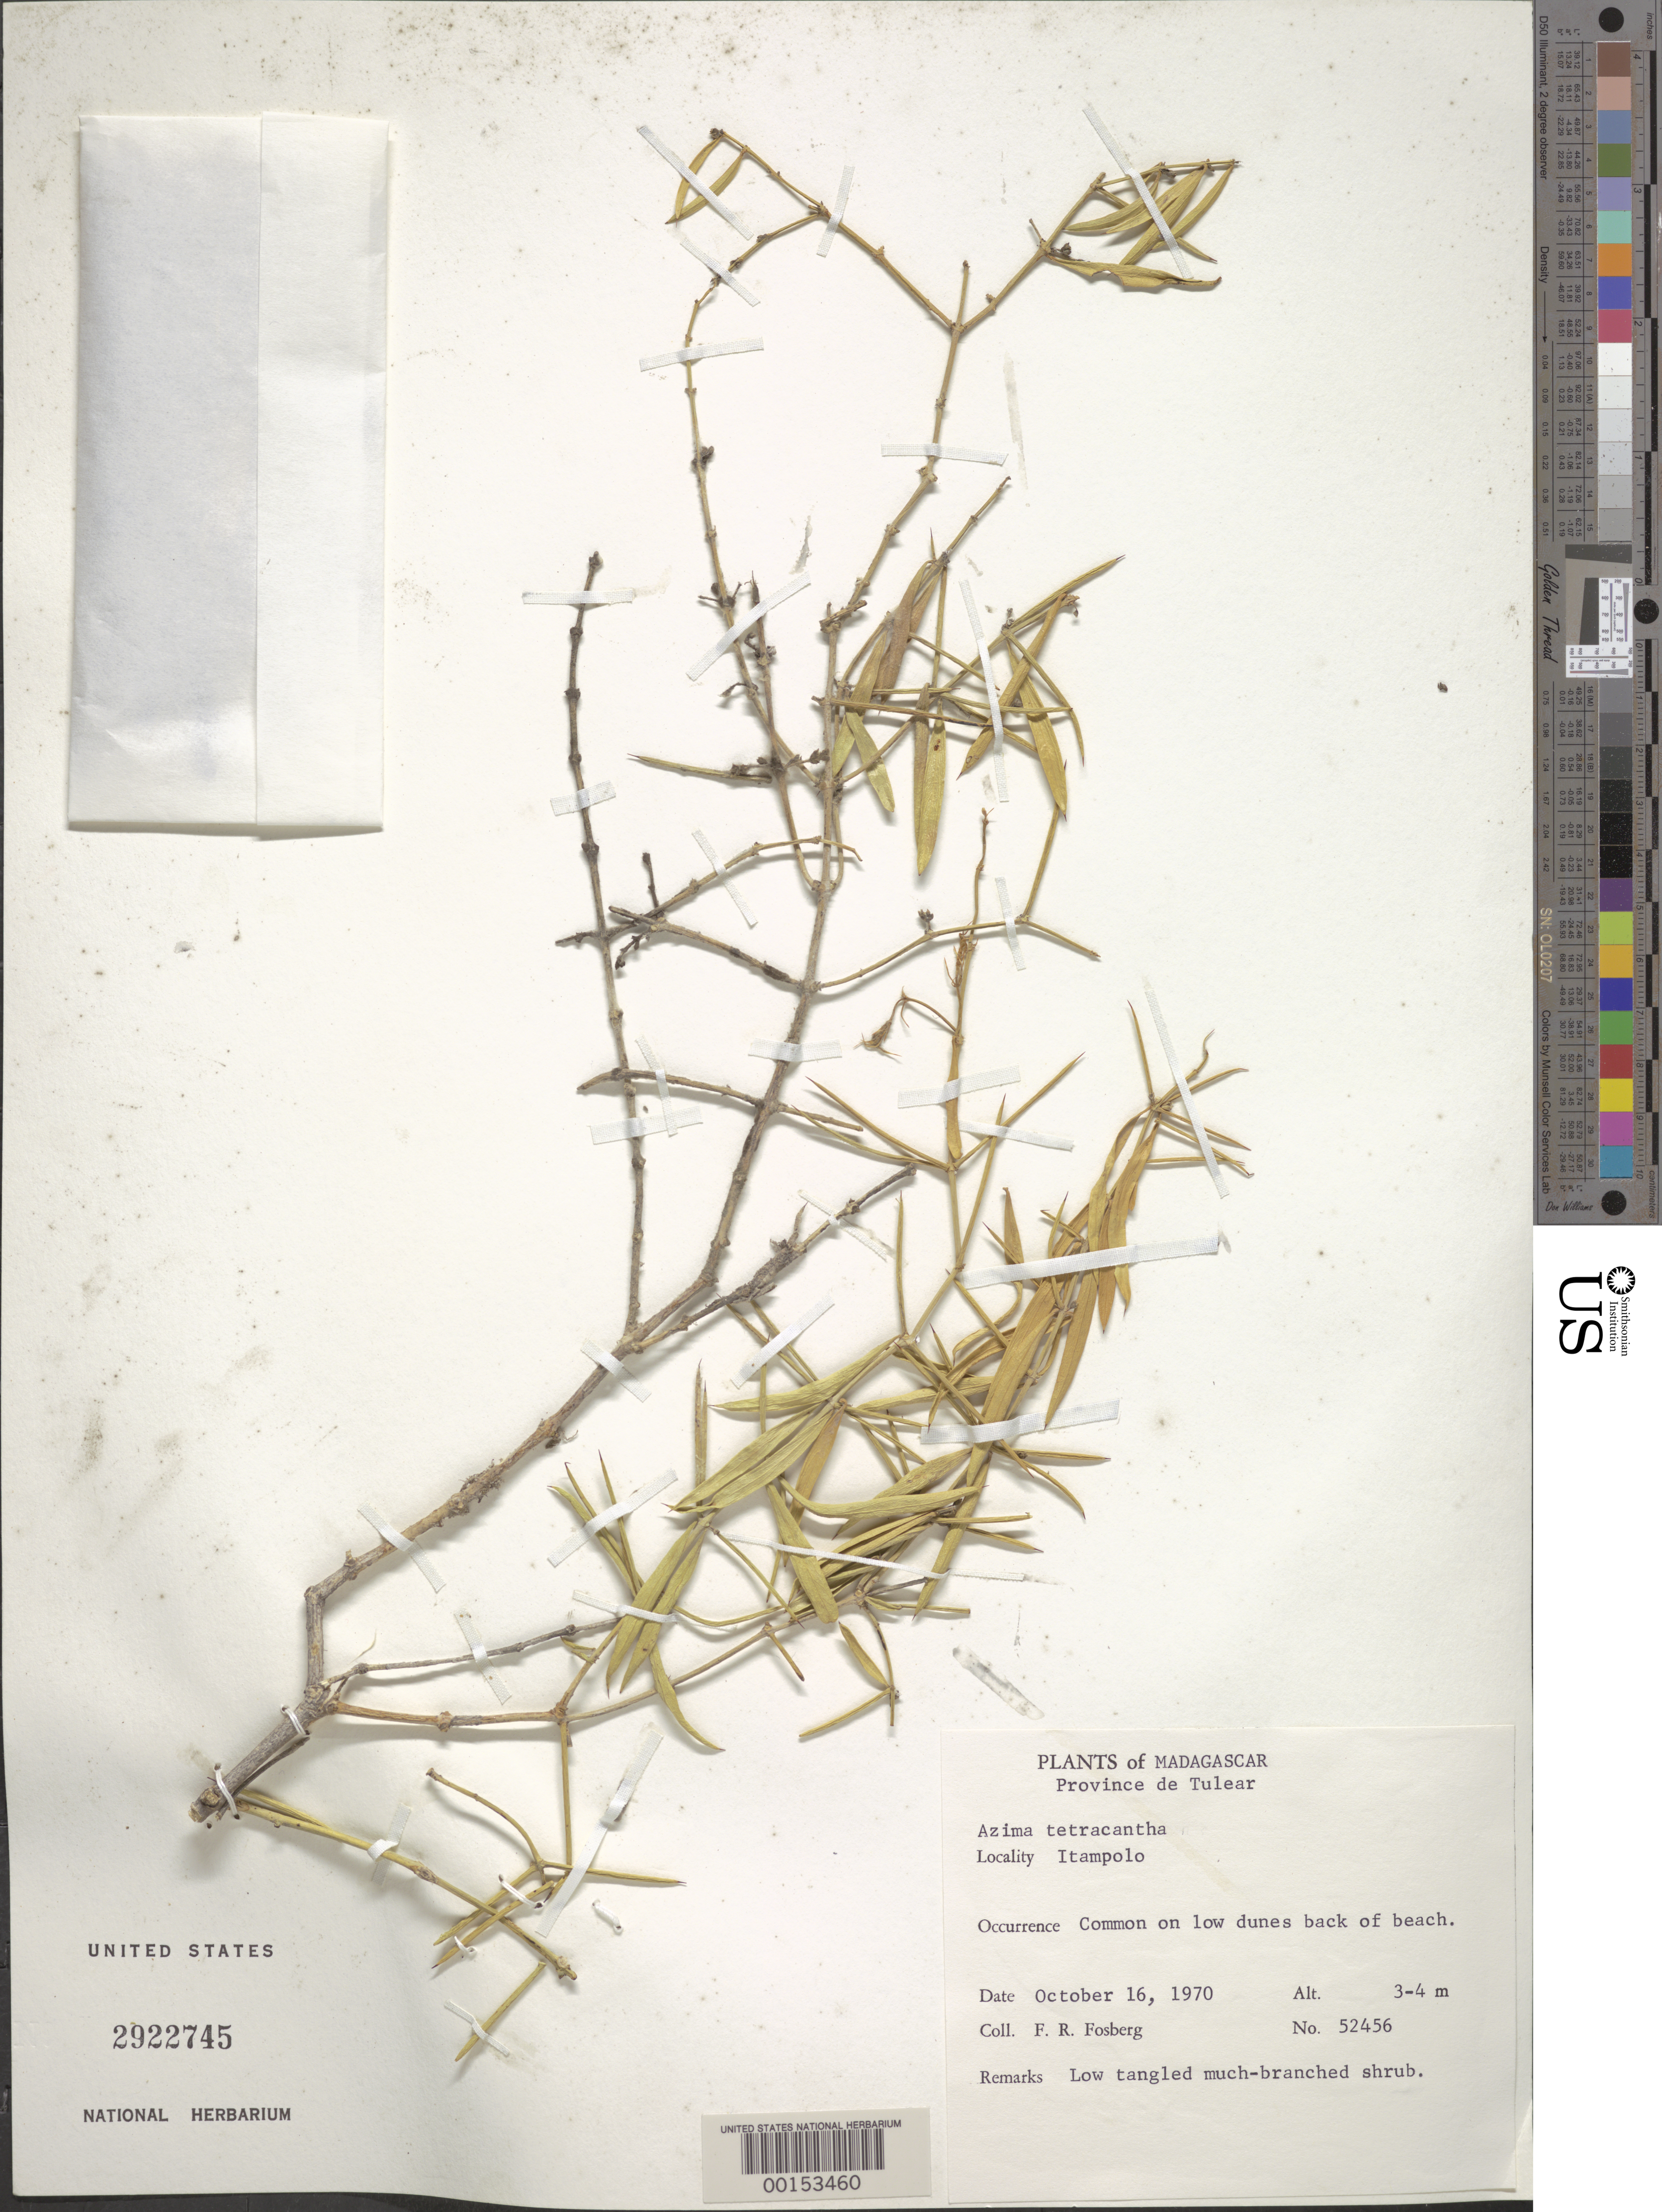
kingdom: Plantae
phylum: Tracheophyta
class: Magnoliopsida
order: Brassicales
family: Salvadoraceae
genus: Azima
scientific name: Azima tetracantha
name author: Lam.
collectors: F. R. Fosberg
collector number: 52456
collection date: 1970-10-16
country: Madagascar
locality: Province of Tulear. Itampolo.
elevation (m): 3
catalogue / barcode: US 2922745